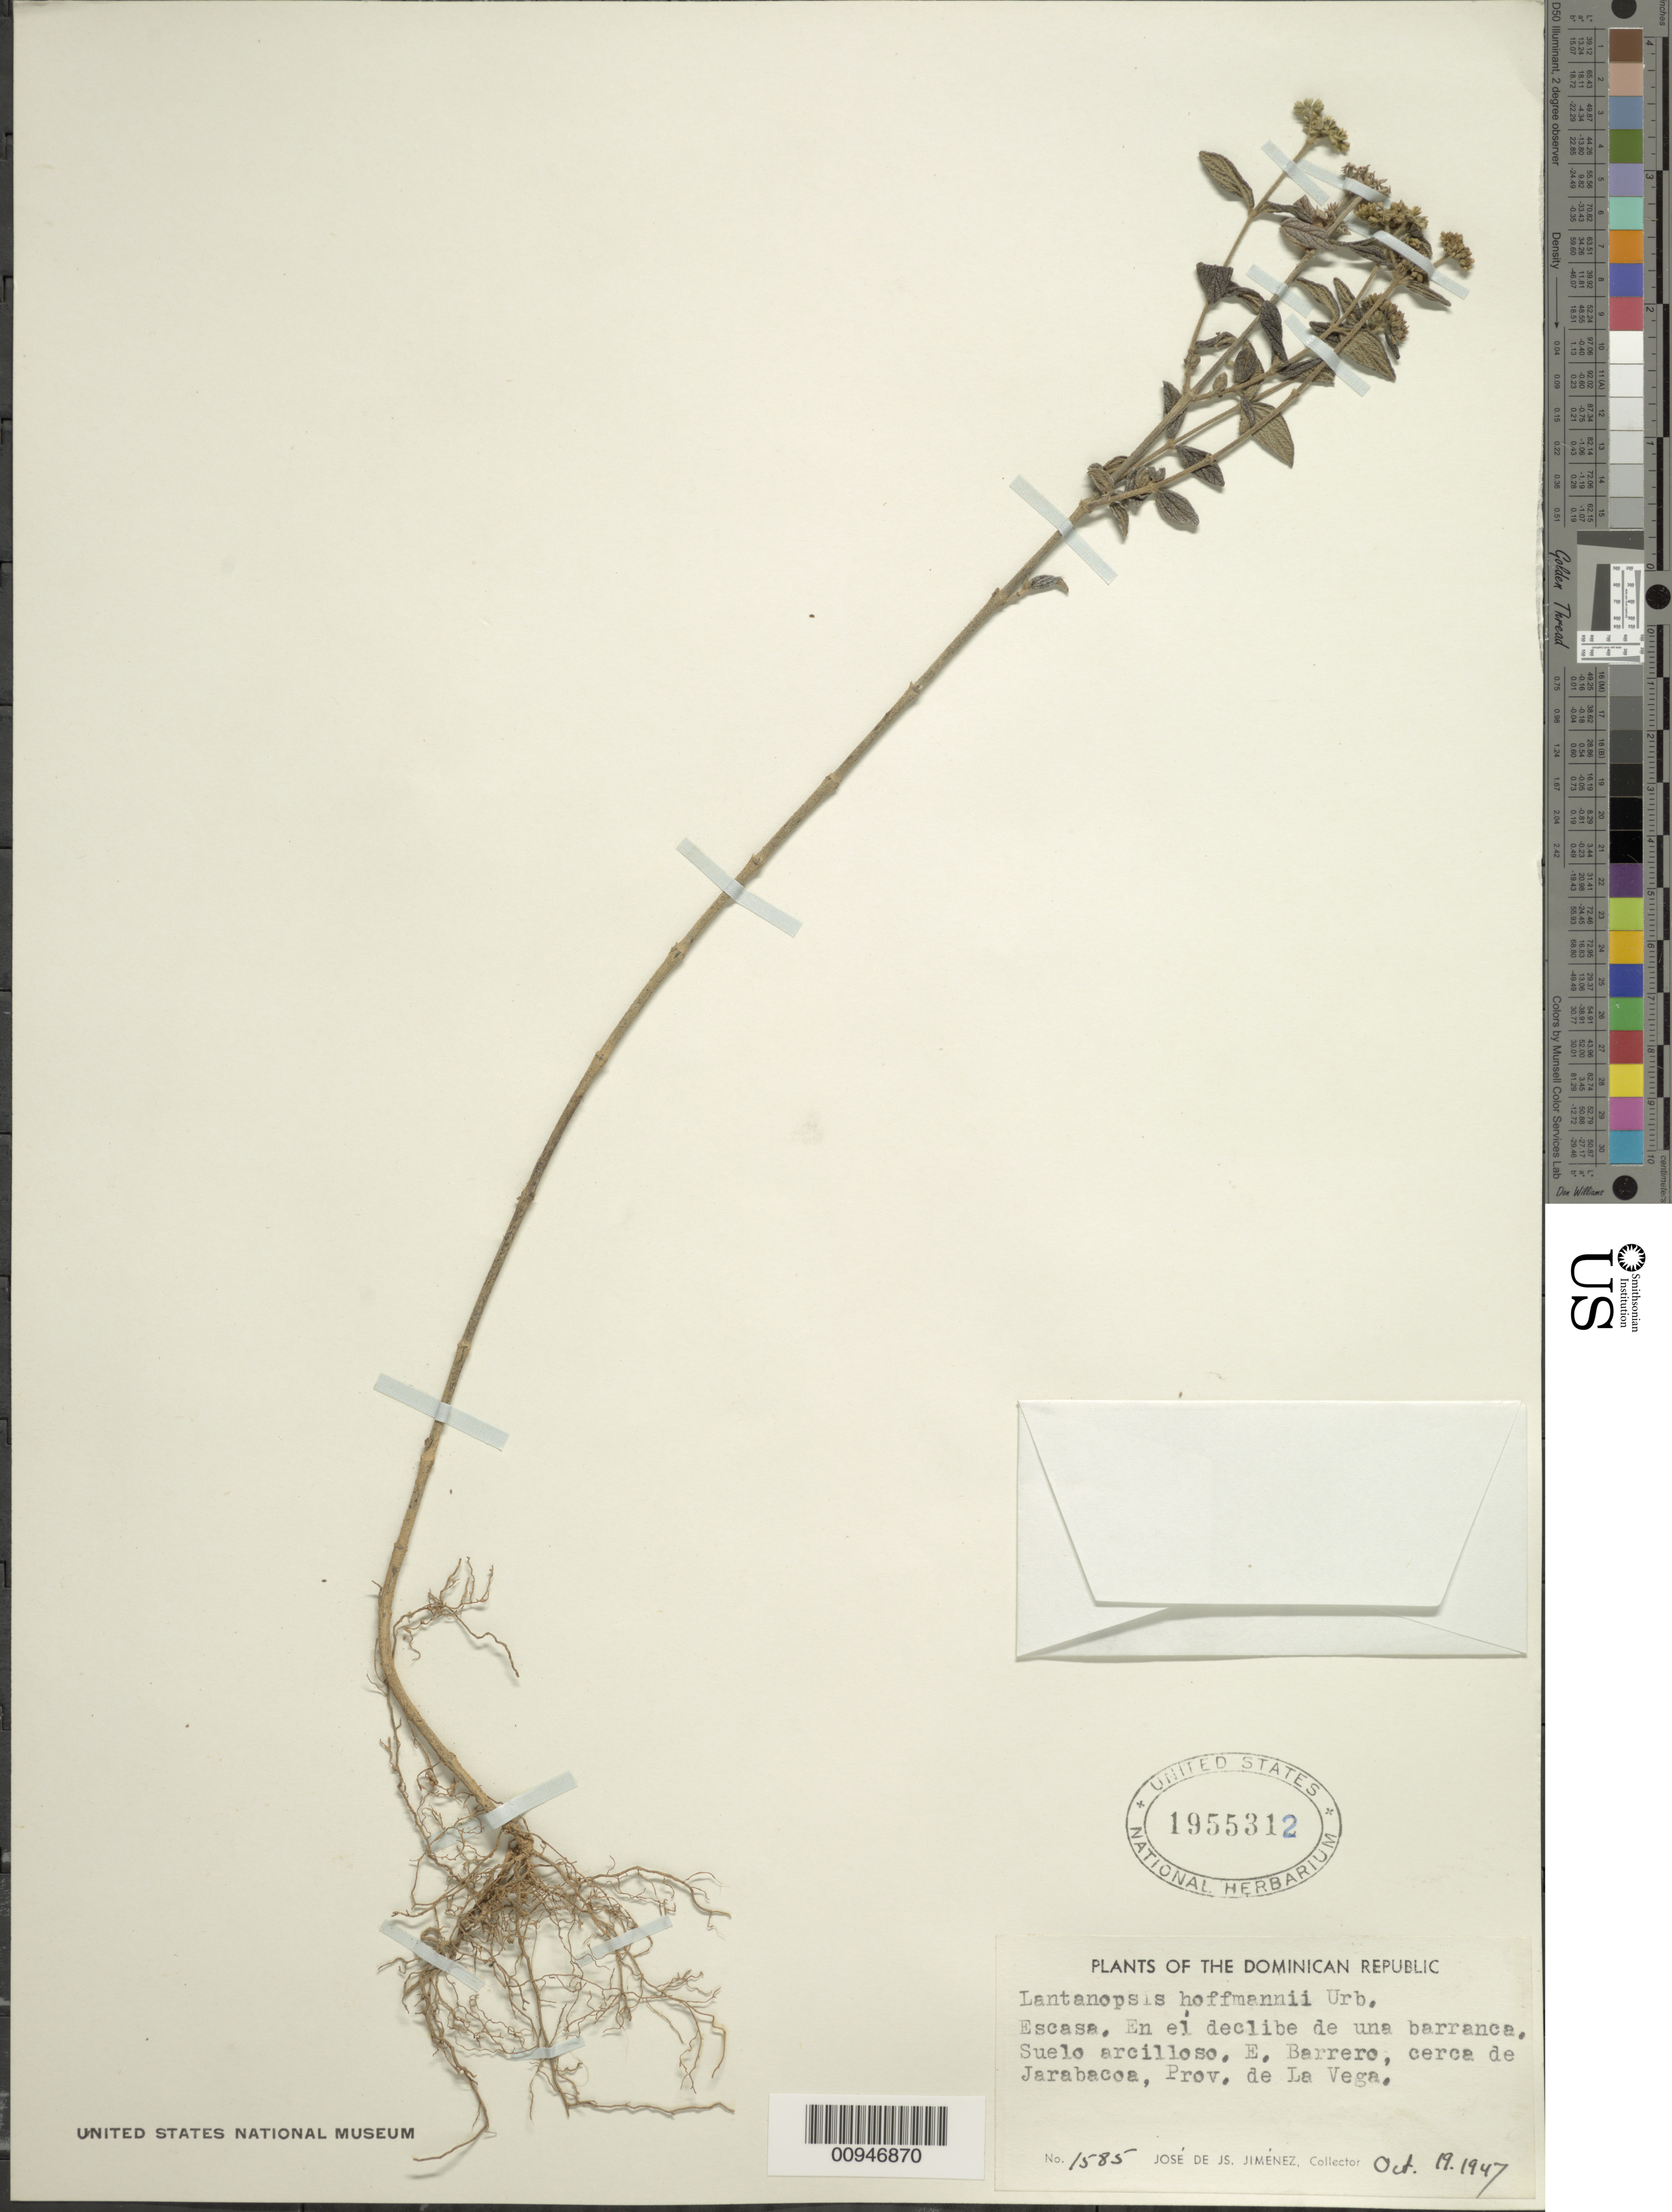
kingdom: Plantae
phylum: Tracheophyta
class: Magnoliopsida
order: Asterales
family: Asteraceae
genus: Lantanopsis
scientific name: Lantanopsis hoffmannii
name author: Urb.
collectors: J. J. Jiménez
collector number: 1585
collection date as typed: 19 Oct 1947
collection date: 1947-10-19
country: Dominican Republic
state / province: La Vega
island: Hispaniola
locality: E of Barrero, cerca de Jarabacoa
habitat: En el declibe de una barranca, suelo arcilloso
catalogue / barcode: US 1955312